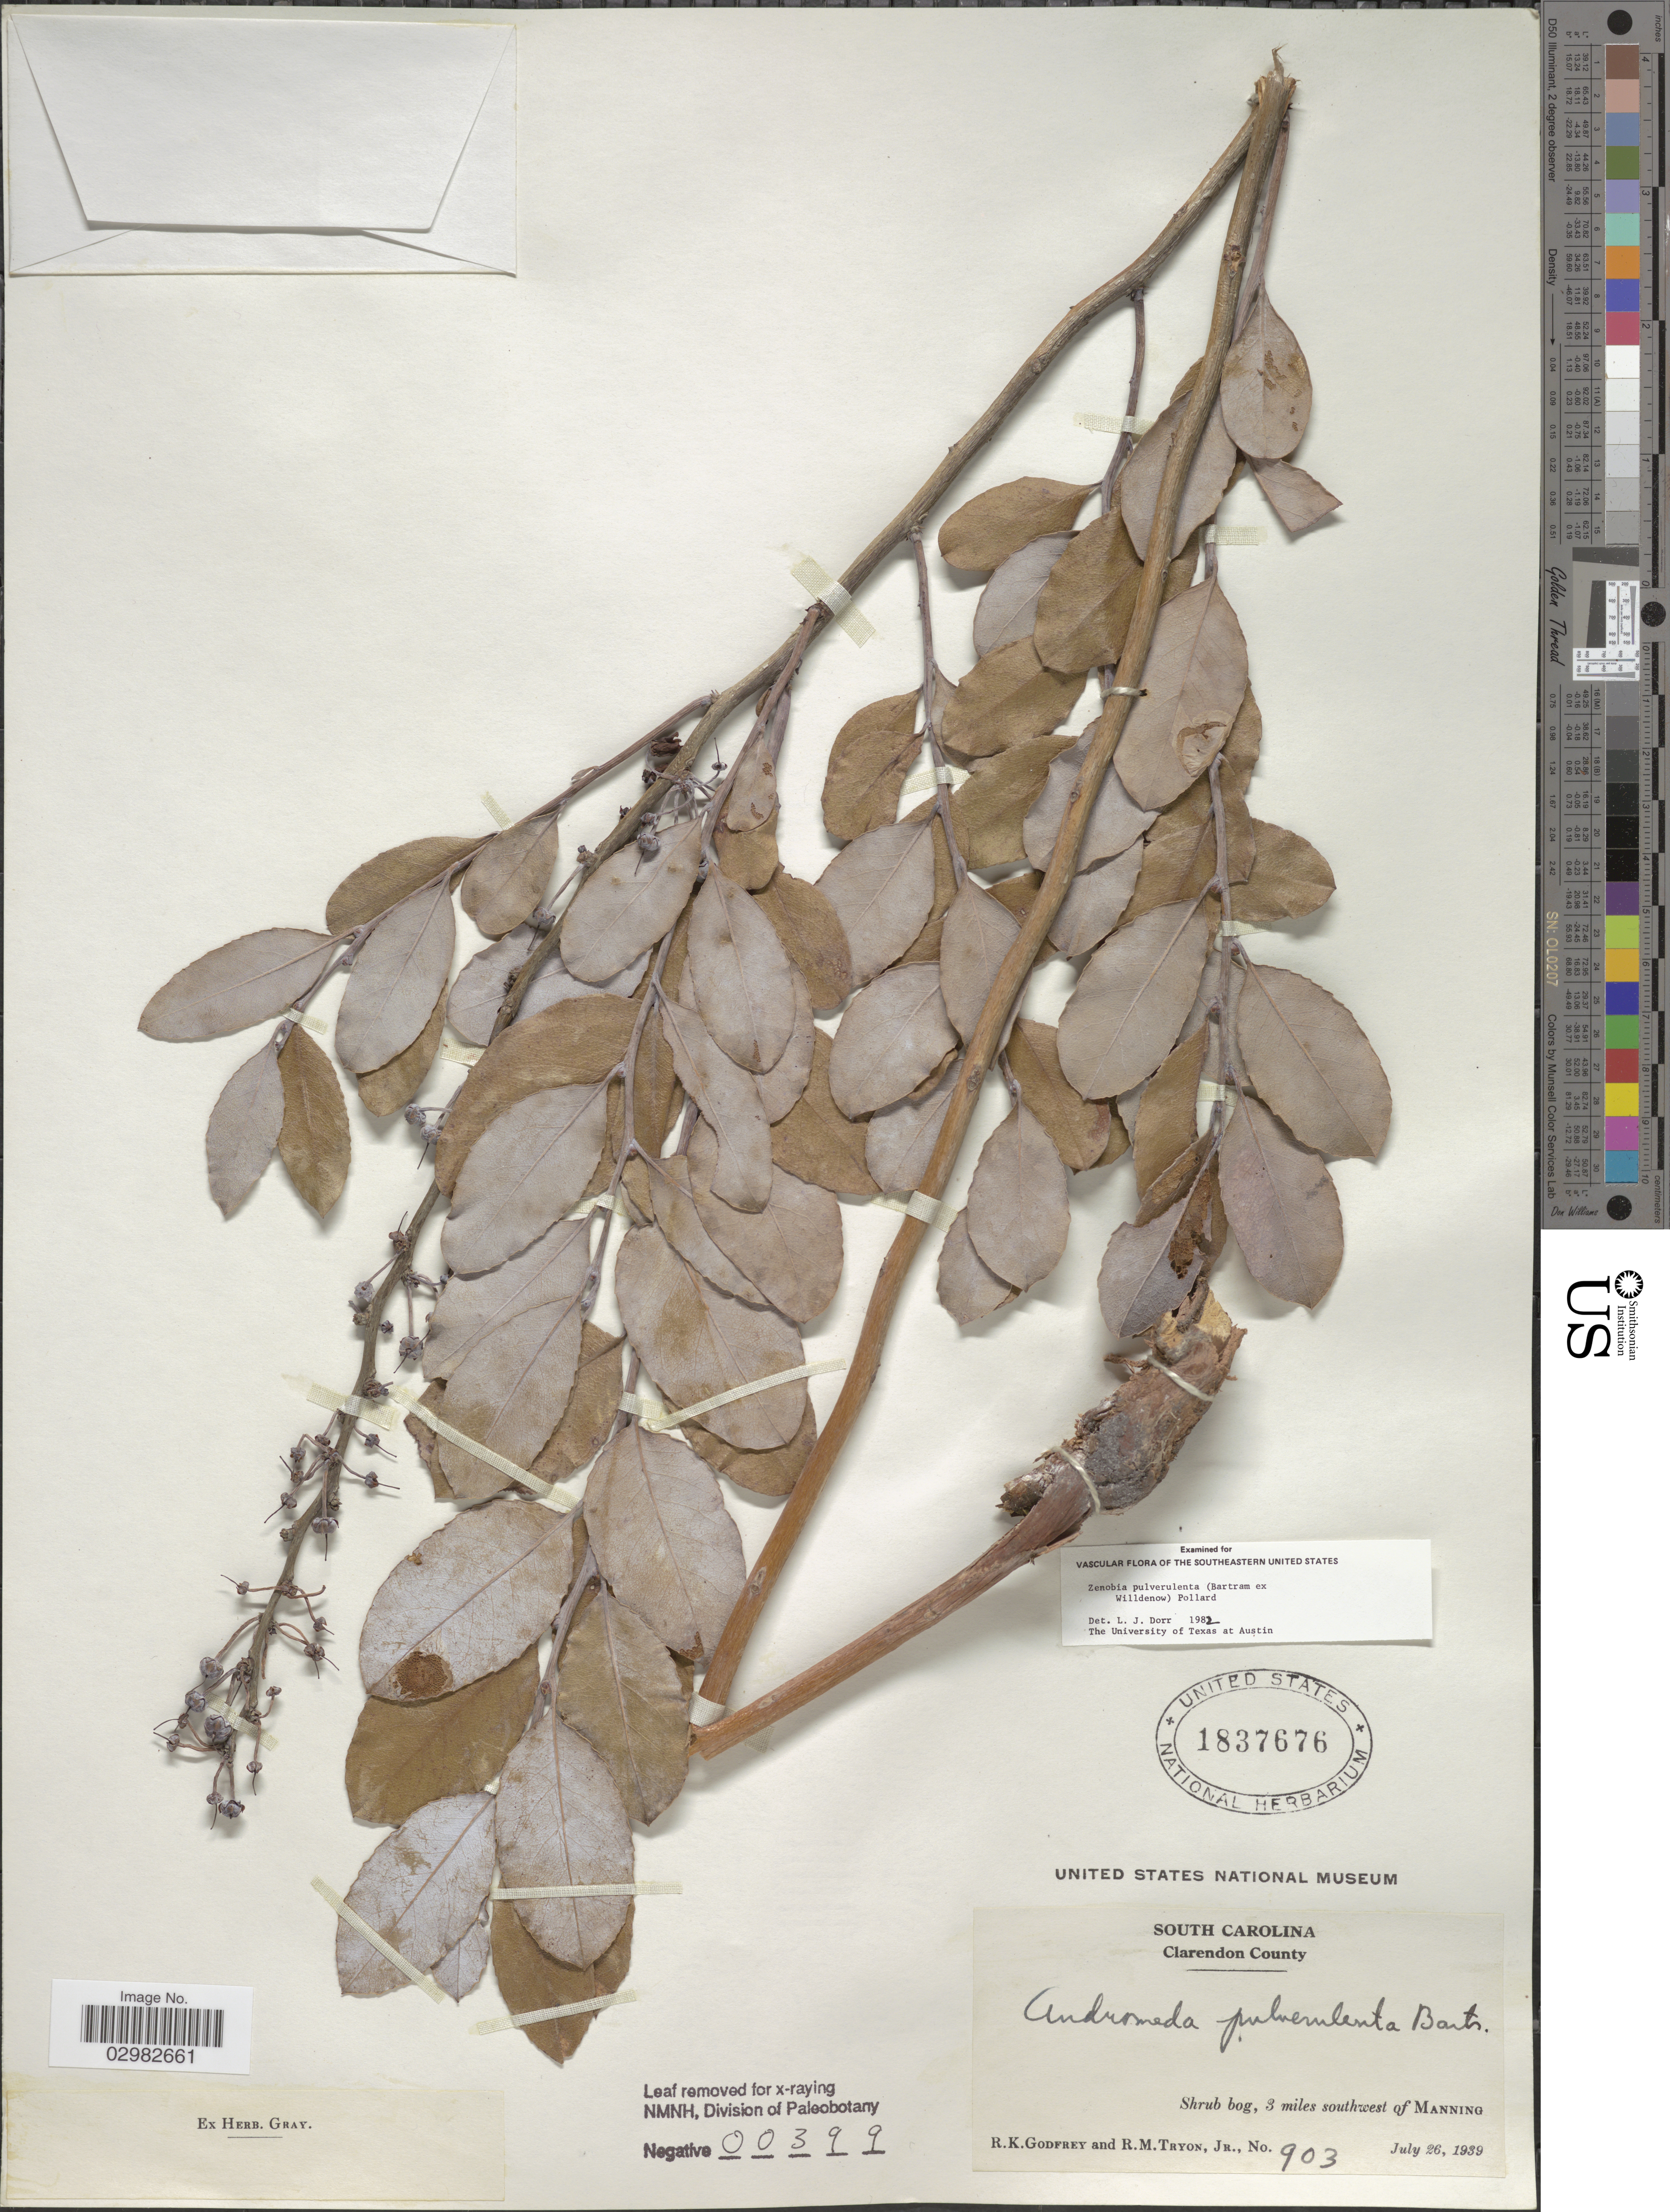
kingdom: Plantae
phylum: Tracheophyta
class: Magnoliopsida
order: Ericales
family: Ericaceae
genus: Zenobia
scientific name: Zenobia pulverulenta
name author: (W. Bartram ex Willd.) Pollard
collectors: R. K. Godfrey & R. Tyron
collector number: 903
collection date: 1939-07-26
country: United States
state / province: South Carolina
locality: Clarendon County, 3 miles southwest of Manning.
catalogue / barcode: US 1837676